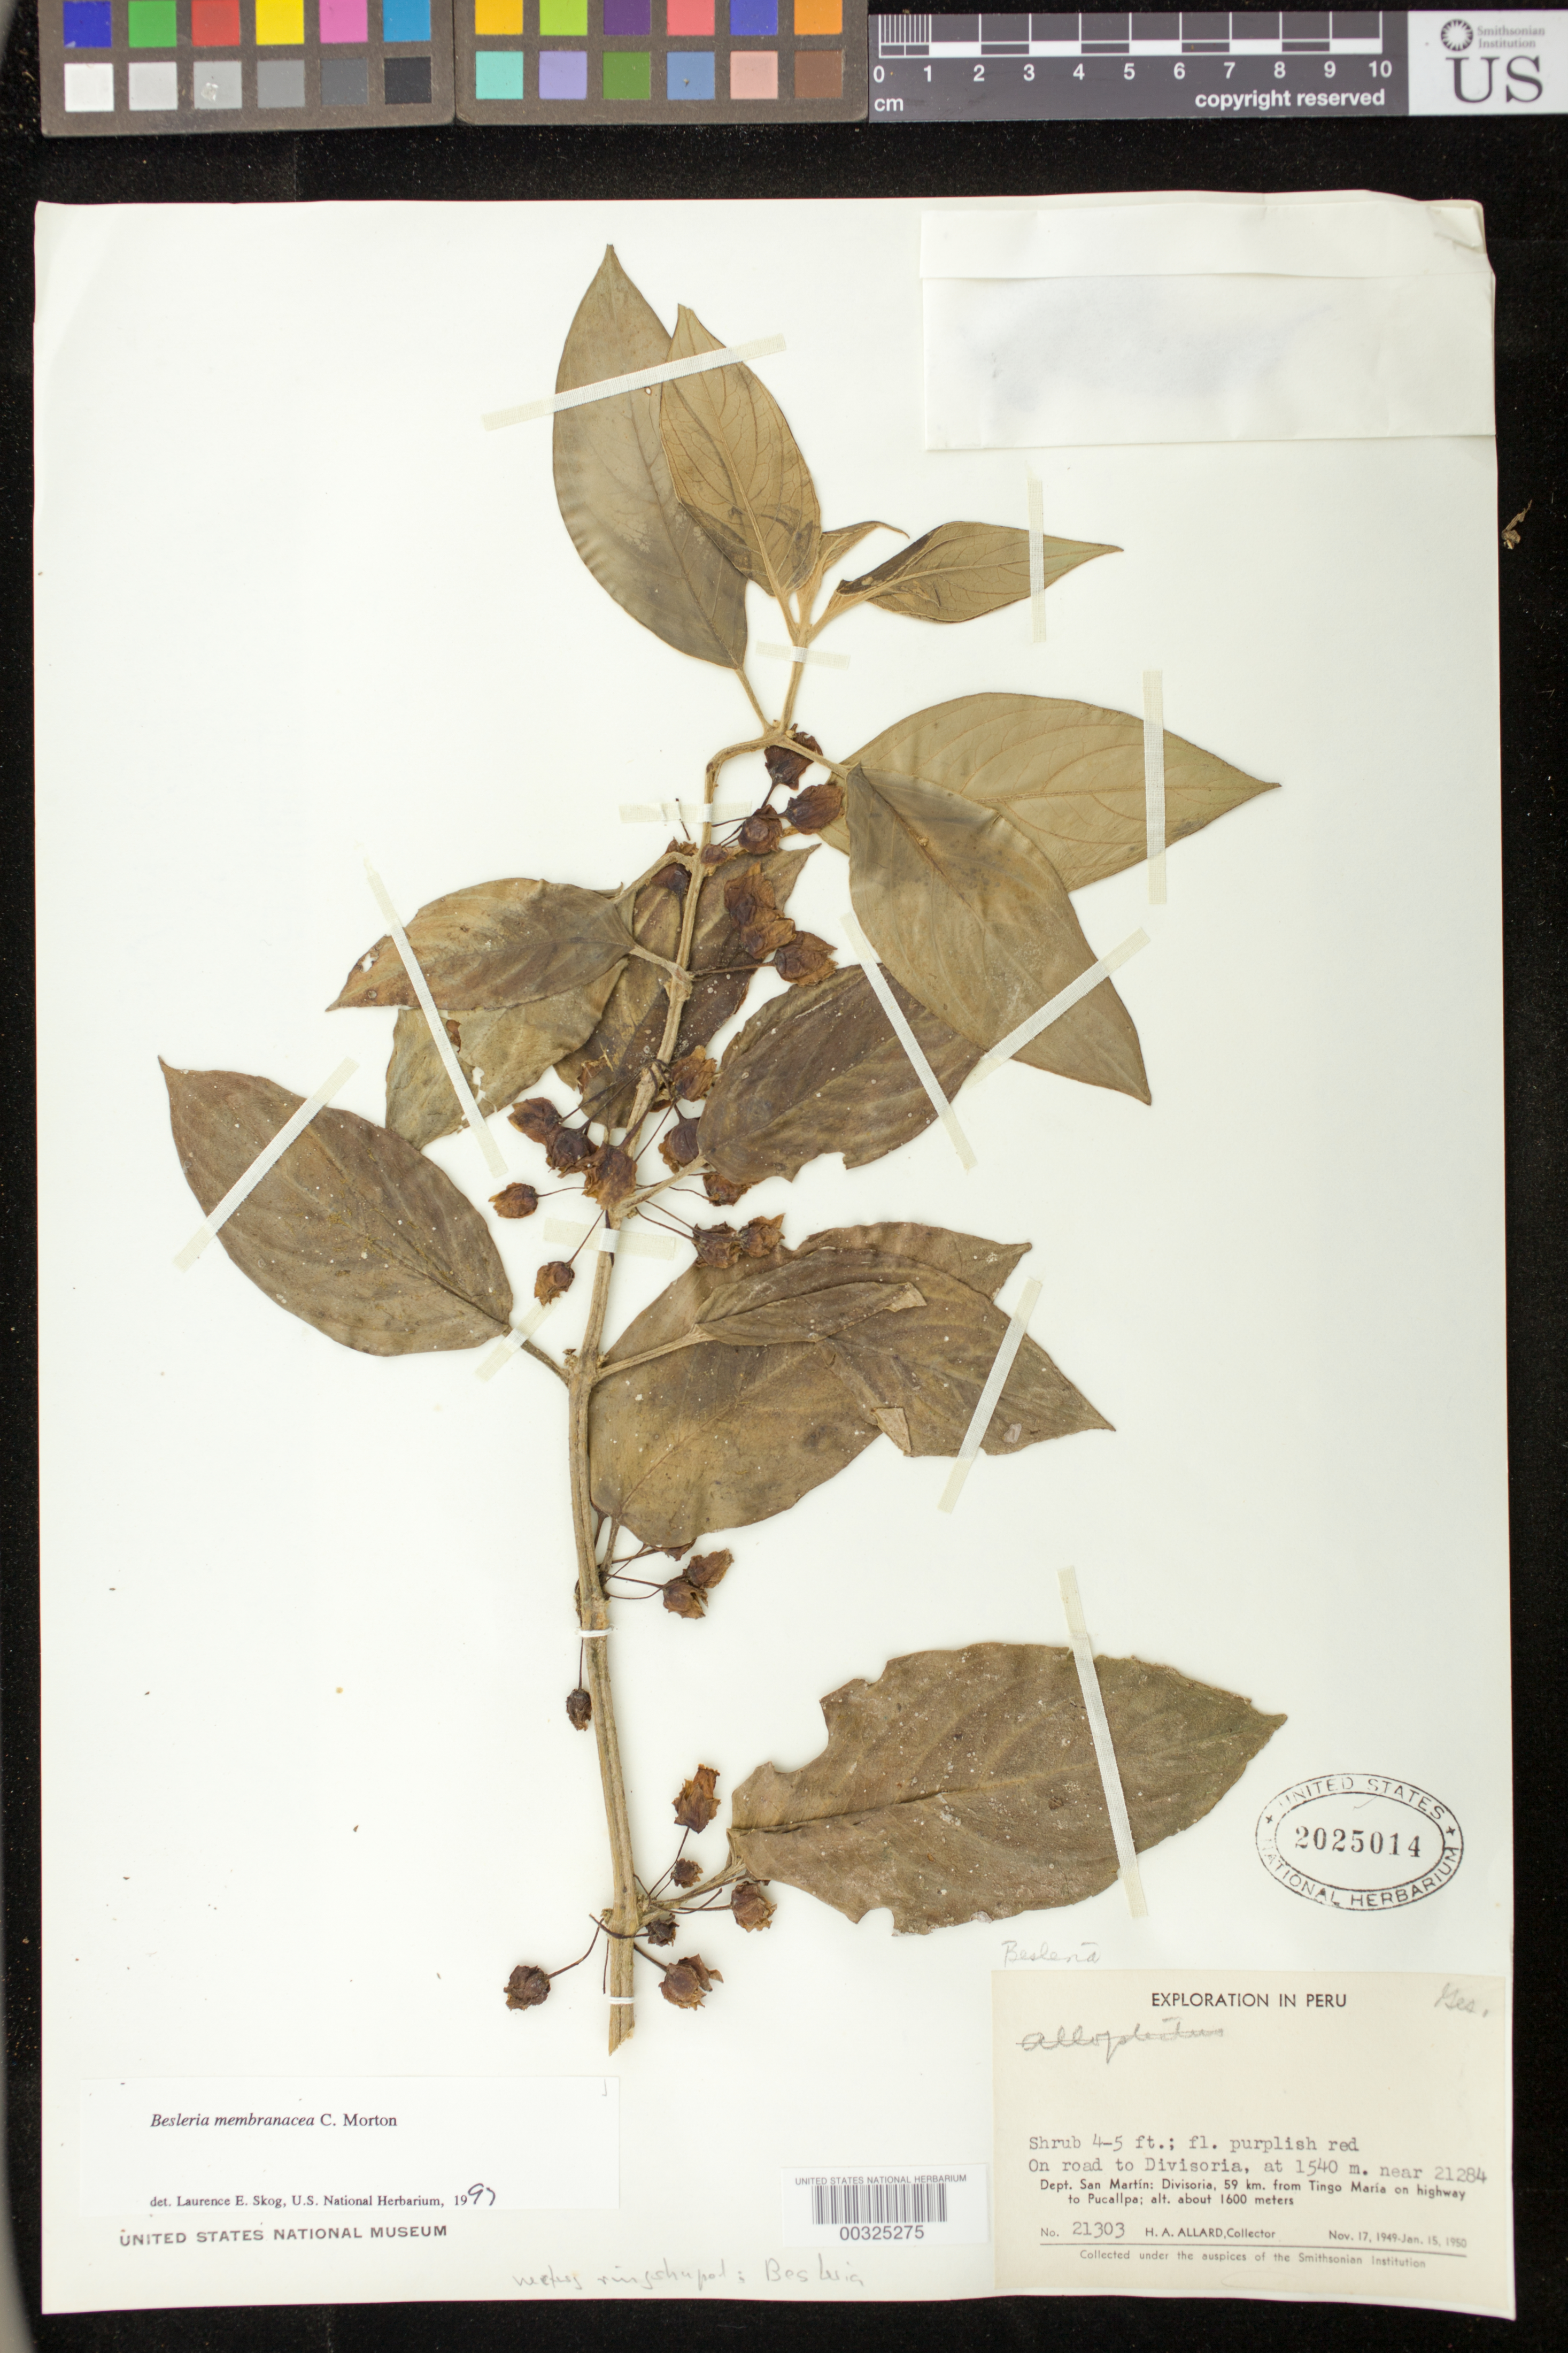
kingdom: Plantae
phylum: Tracheophyta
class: Magnoliopsida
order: Lamiales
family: Gesneriaceae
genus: Besleria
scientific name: Besleria membranacea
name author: C.V. Morton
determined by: Skog, Laurence E.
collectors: H. A. Allard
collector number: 21303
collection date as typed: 1949-50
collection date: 1949/1950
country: Peru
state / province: San Martín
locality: Divisoria, 59 km from Tingo María on highway to Pucallpa. On road to Divisoria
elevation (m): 1540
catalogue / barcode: US 2025014